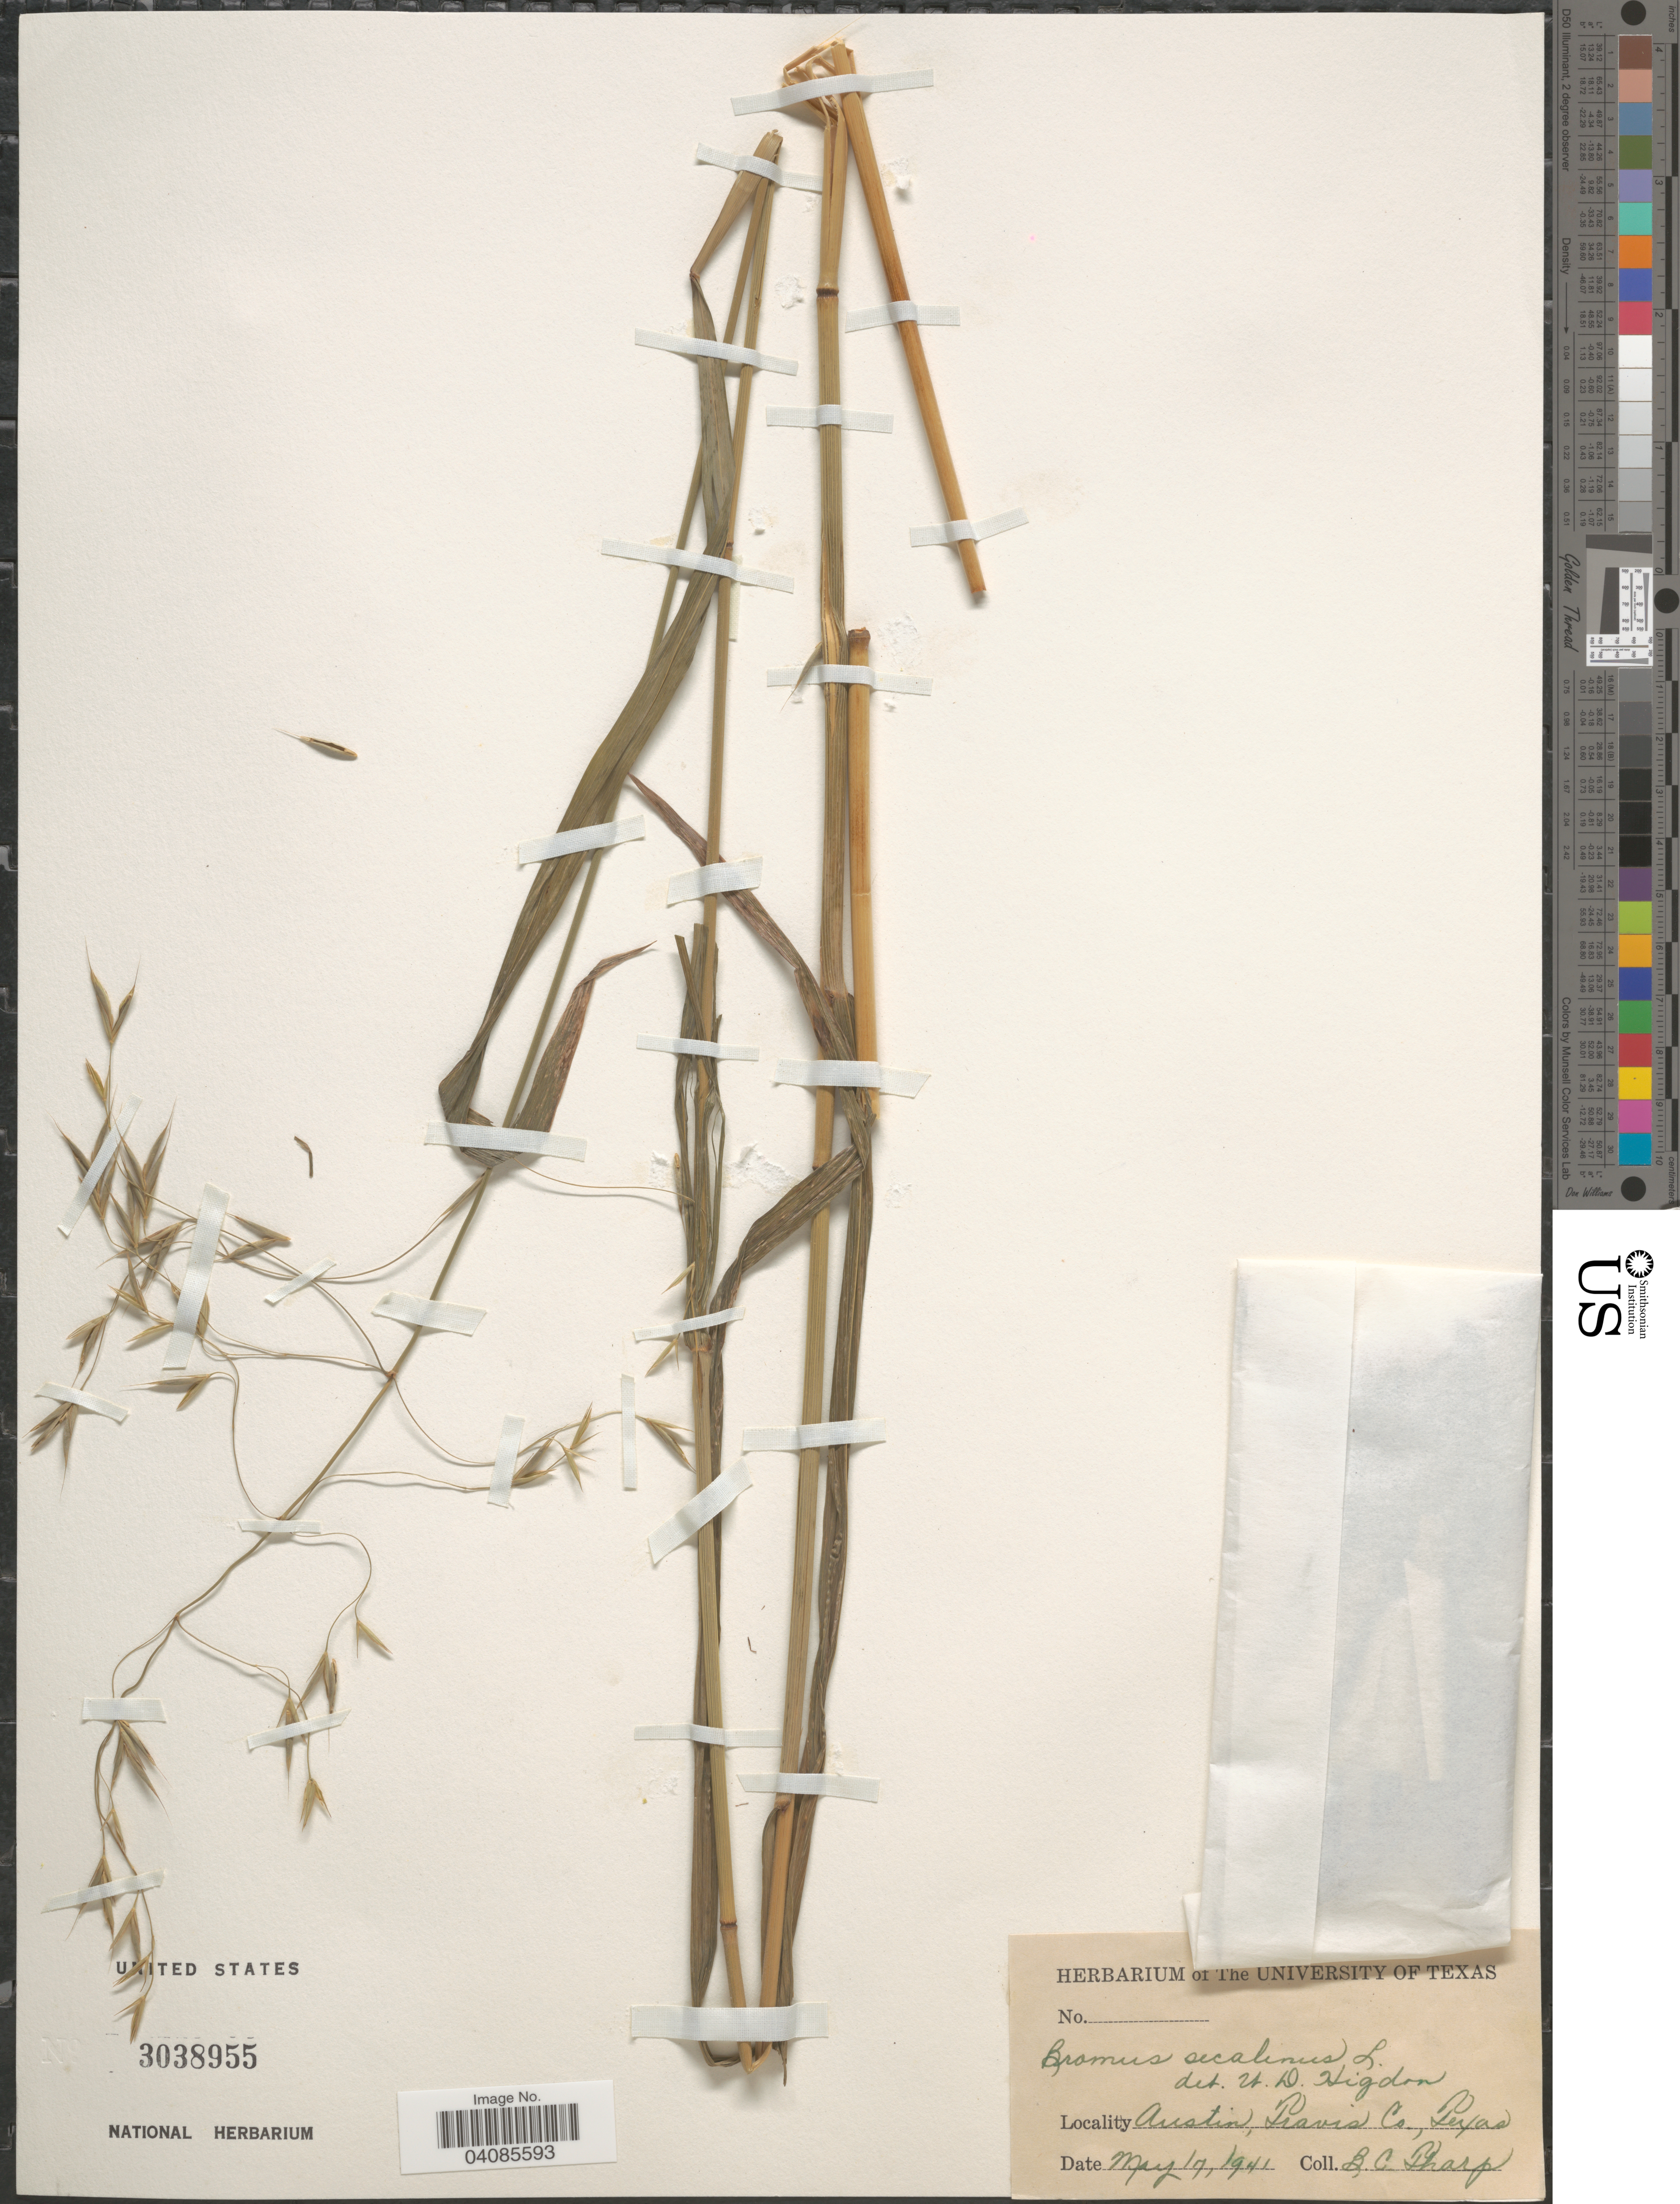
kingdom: Plantae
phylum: Tracheophyta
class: Liliopsida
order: Poales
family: Poaceae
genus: Bromus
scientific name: Bromus sitchensis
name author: Trin. in Bong.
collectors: B. C. Tharp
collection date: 1941-05-17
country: United States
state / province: Texas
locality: Austin, Travis Co.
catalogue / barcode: US 3038955